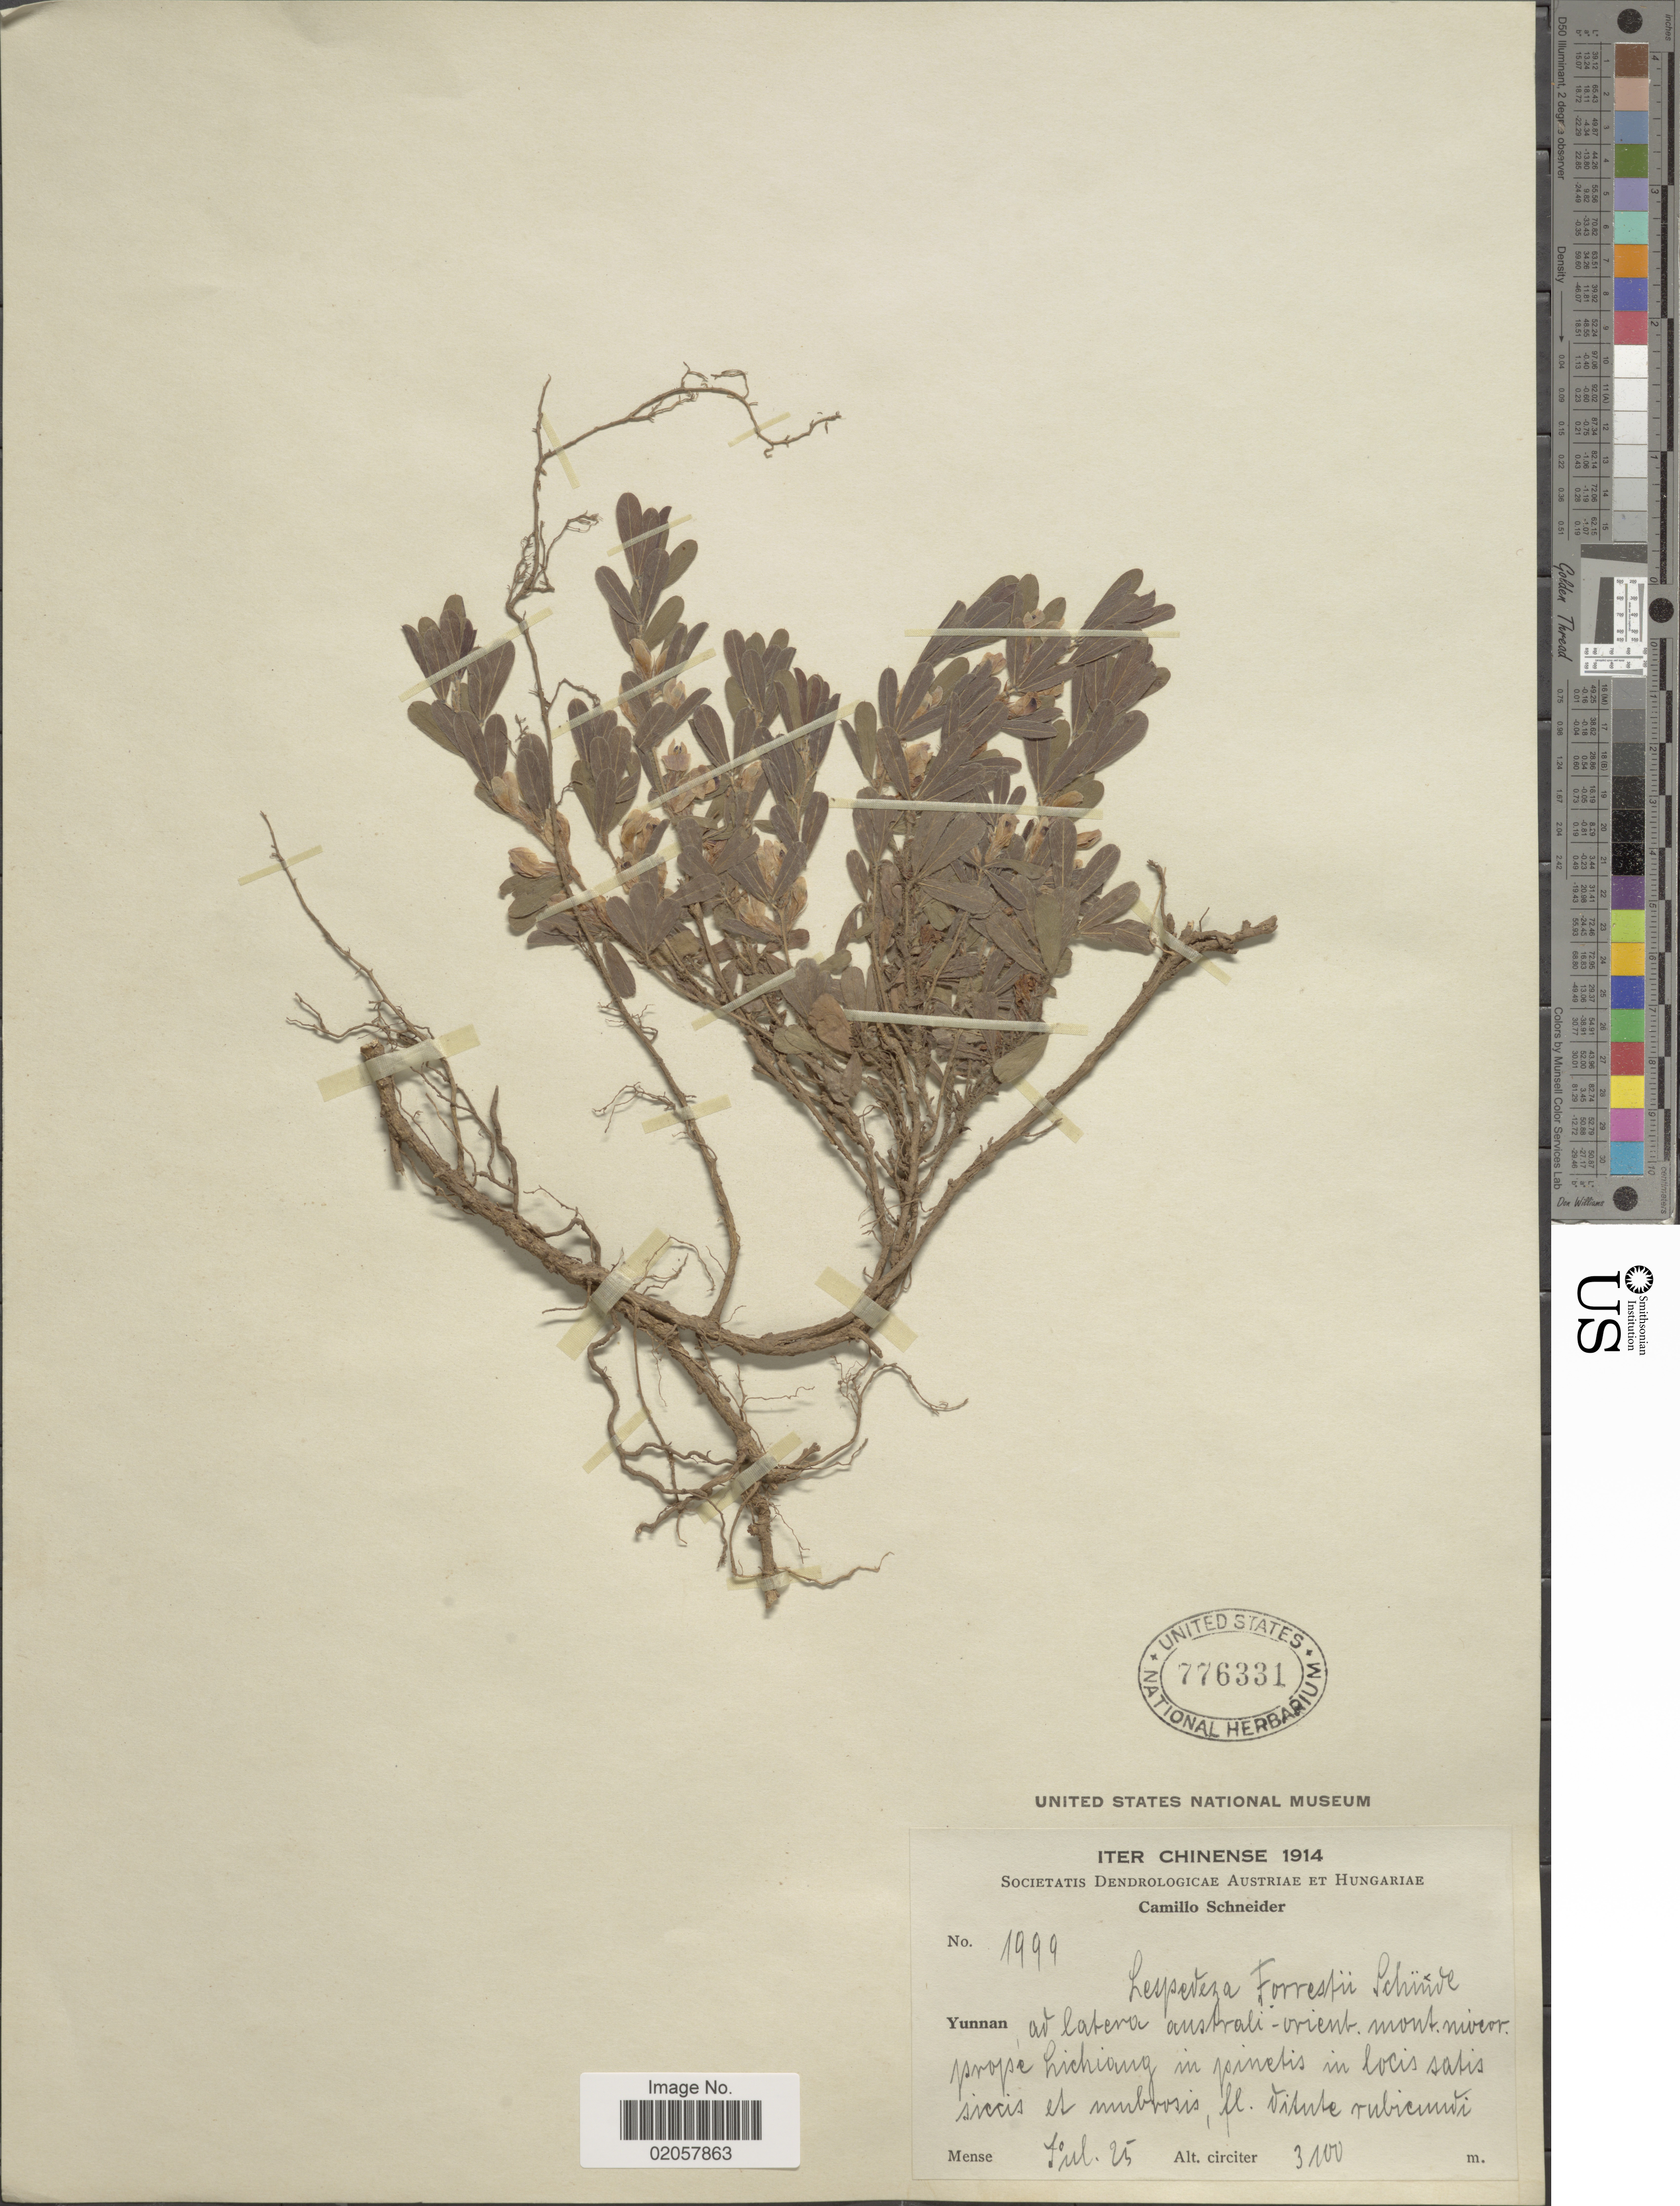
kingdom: Plantae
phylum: Tracheophyta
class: Magnoliopsida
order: Fabales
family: Fabaceae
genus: Lespedeza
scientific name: Lespedeza forrestii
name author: Schindl.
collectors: C. K. Schneider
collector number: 1999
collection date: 1914-07-25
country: China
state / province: Yunnan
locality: Ad latera australi-orient. mont. miocor. prope Lichiong in pinetis in locis satis siccis et umbrosis [interpreted]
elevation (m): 3100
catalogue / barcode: US 776331